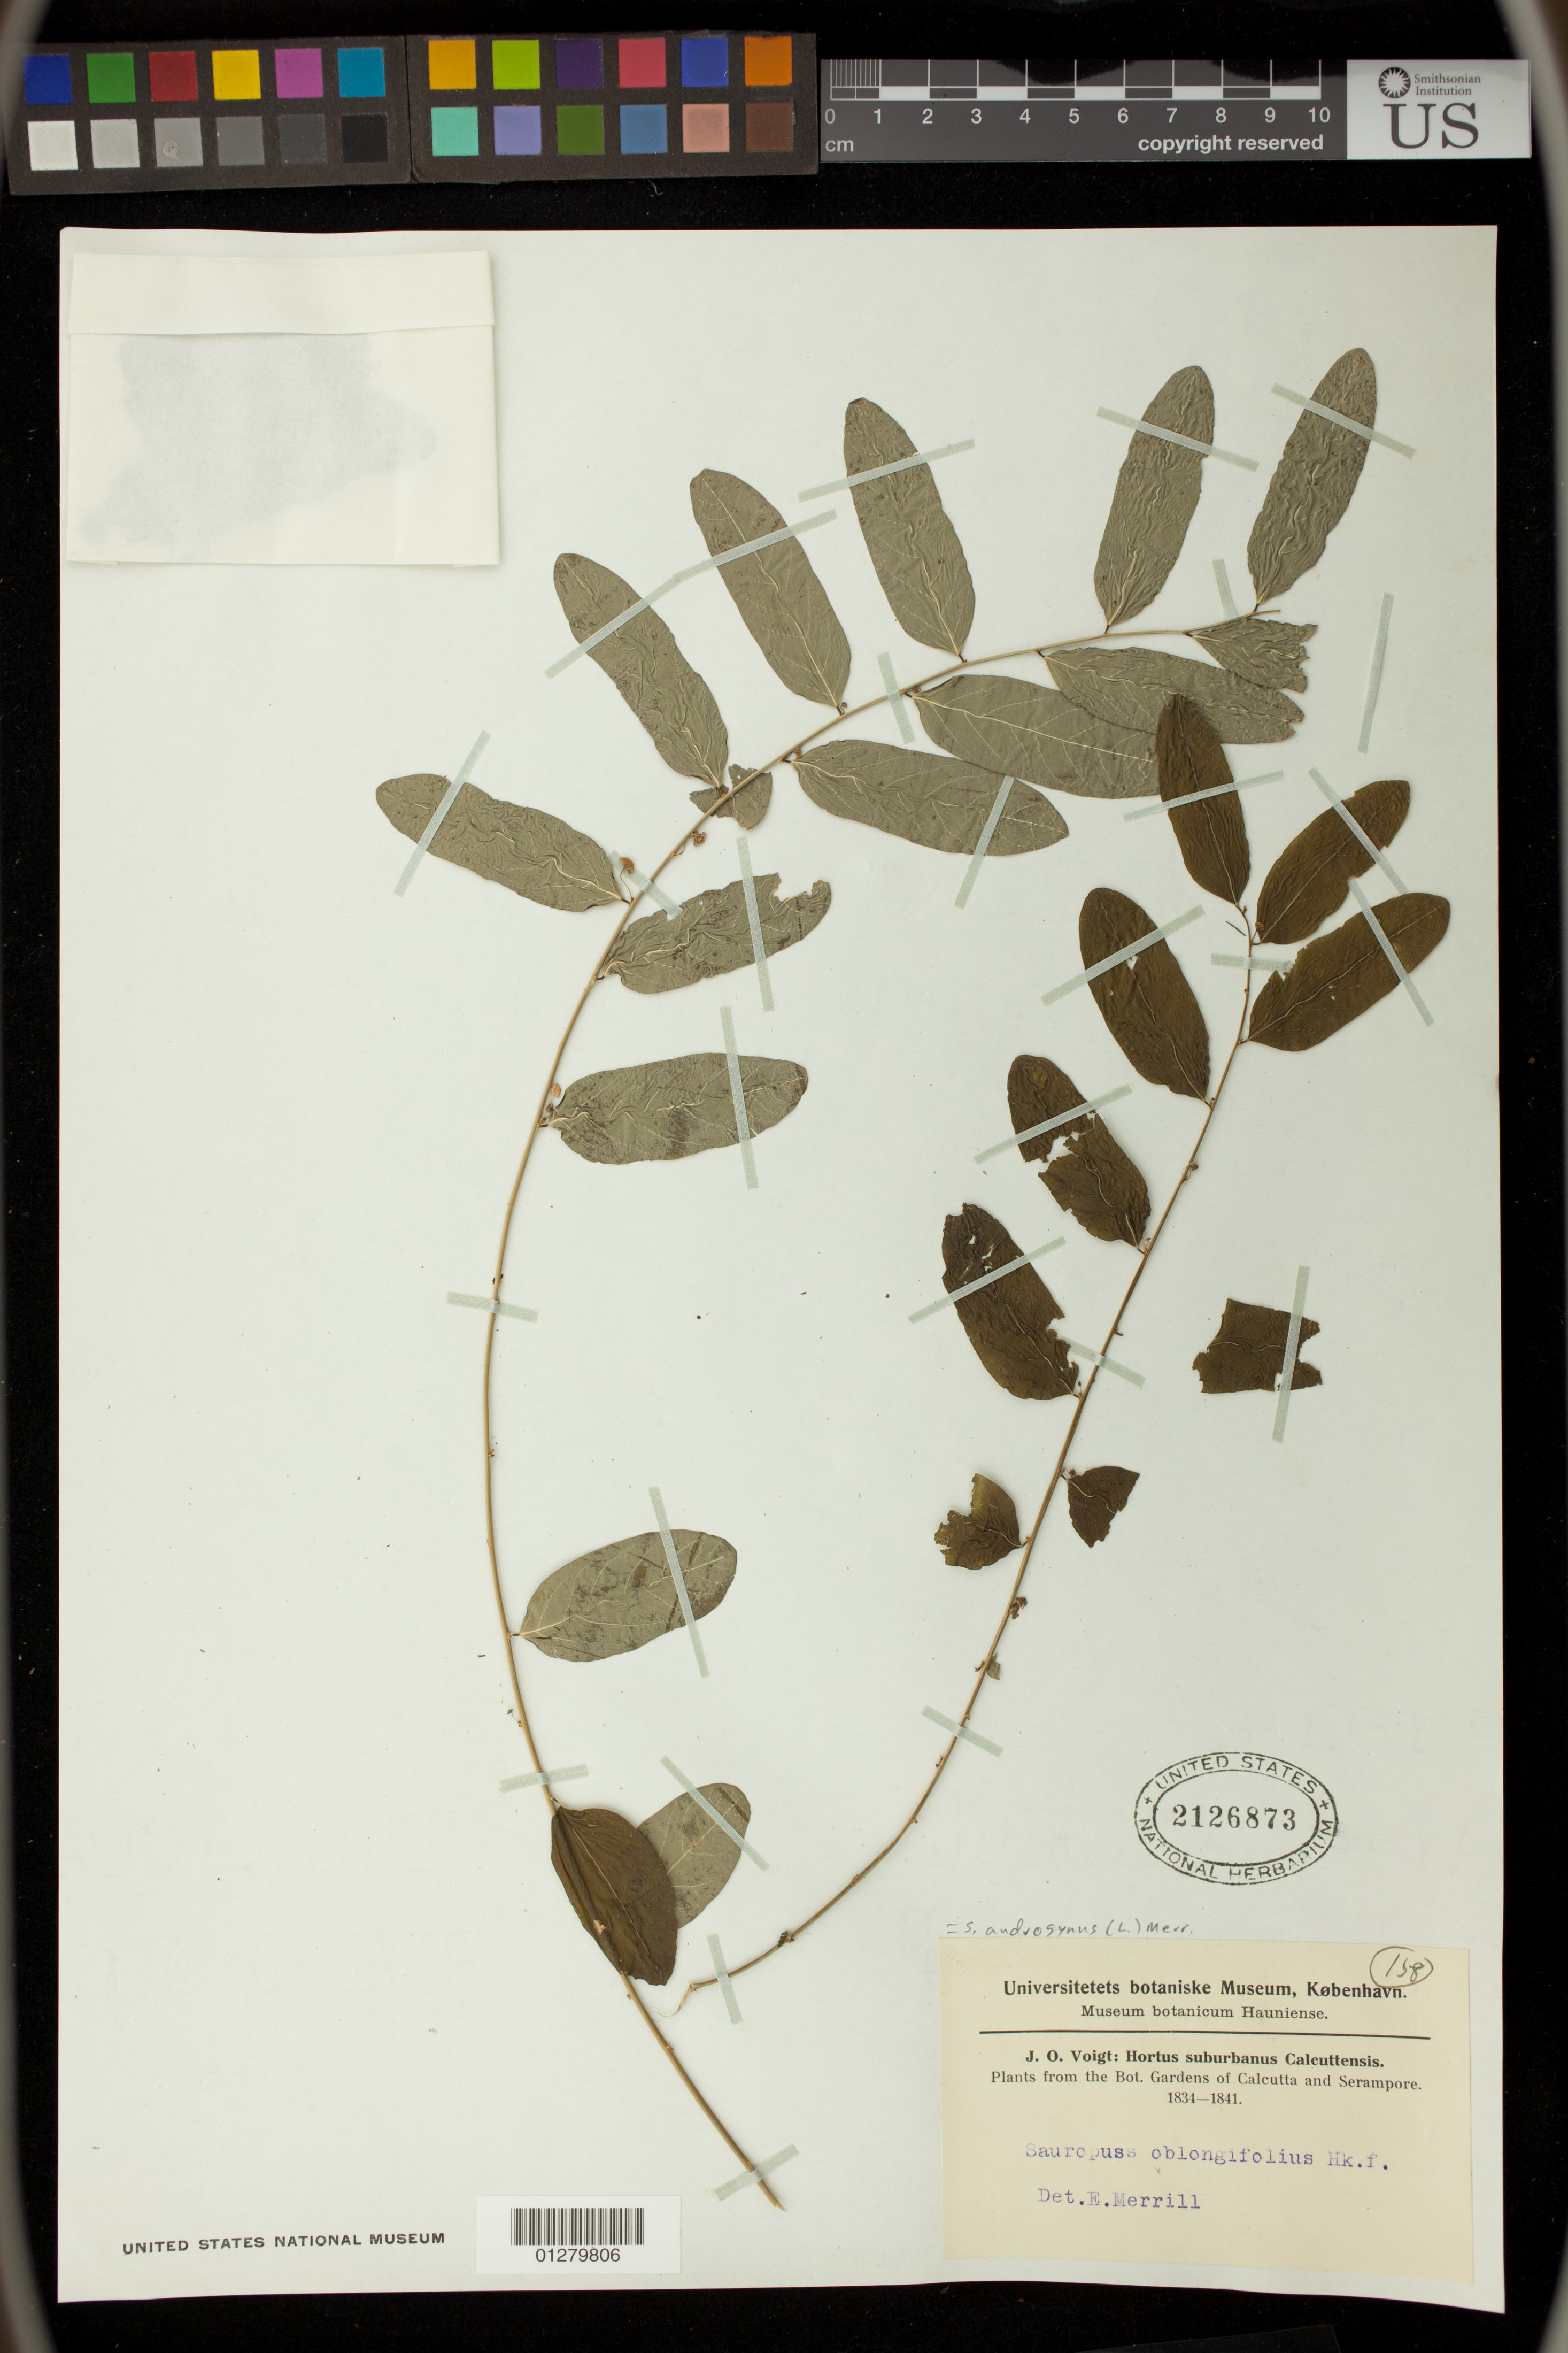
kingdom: Plantae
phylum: Tracheophyta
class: Magnoliopsida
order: Malpighiales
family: Phyllanthaceae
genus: Sauropus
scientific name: Sauropus androgynus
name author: (L.) Merr.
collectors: J. O. Voigt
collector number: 158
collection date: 1834/1841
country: India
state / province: West Bengal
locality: From the Bot. Gardens of Calcutta and Serampore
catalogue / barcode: US 2126873